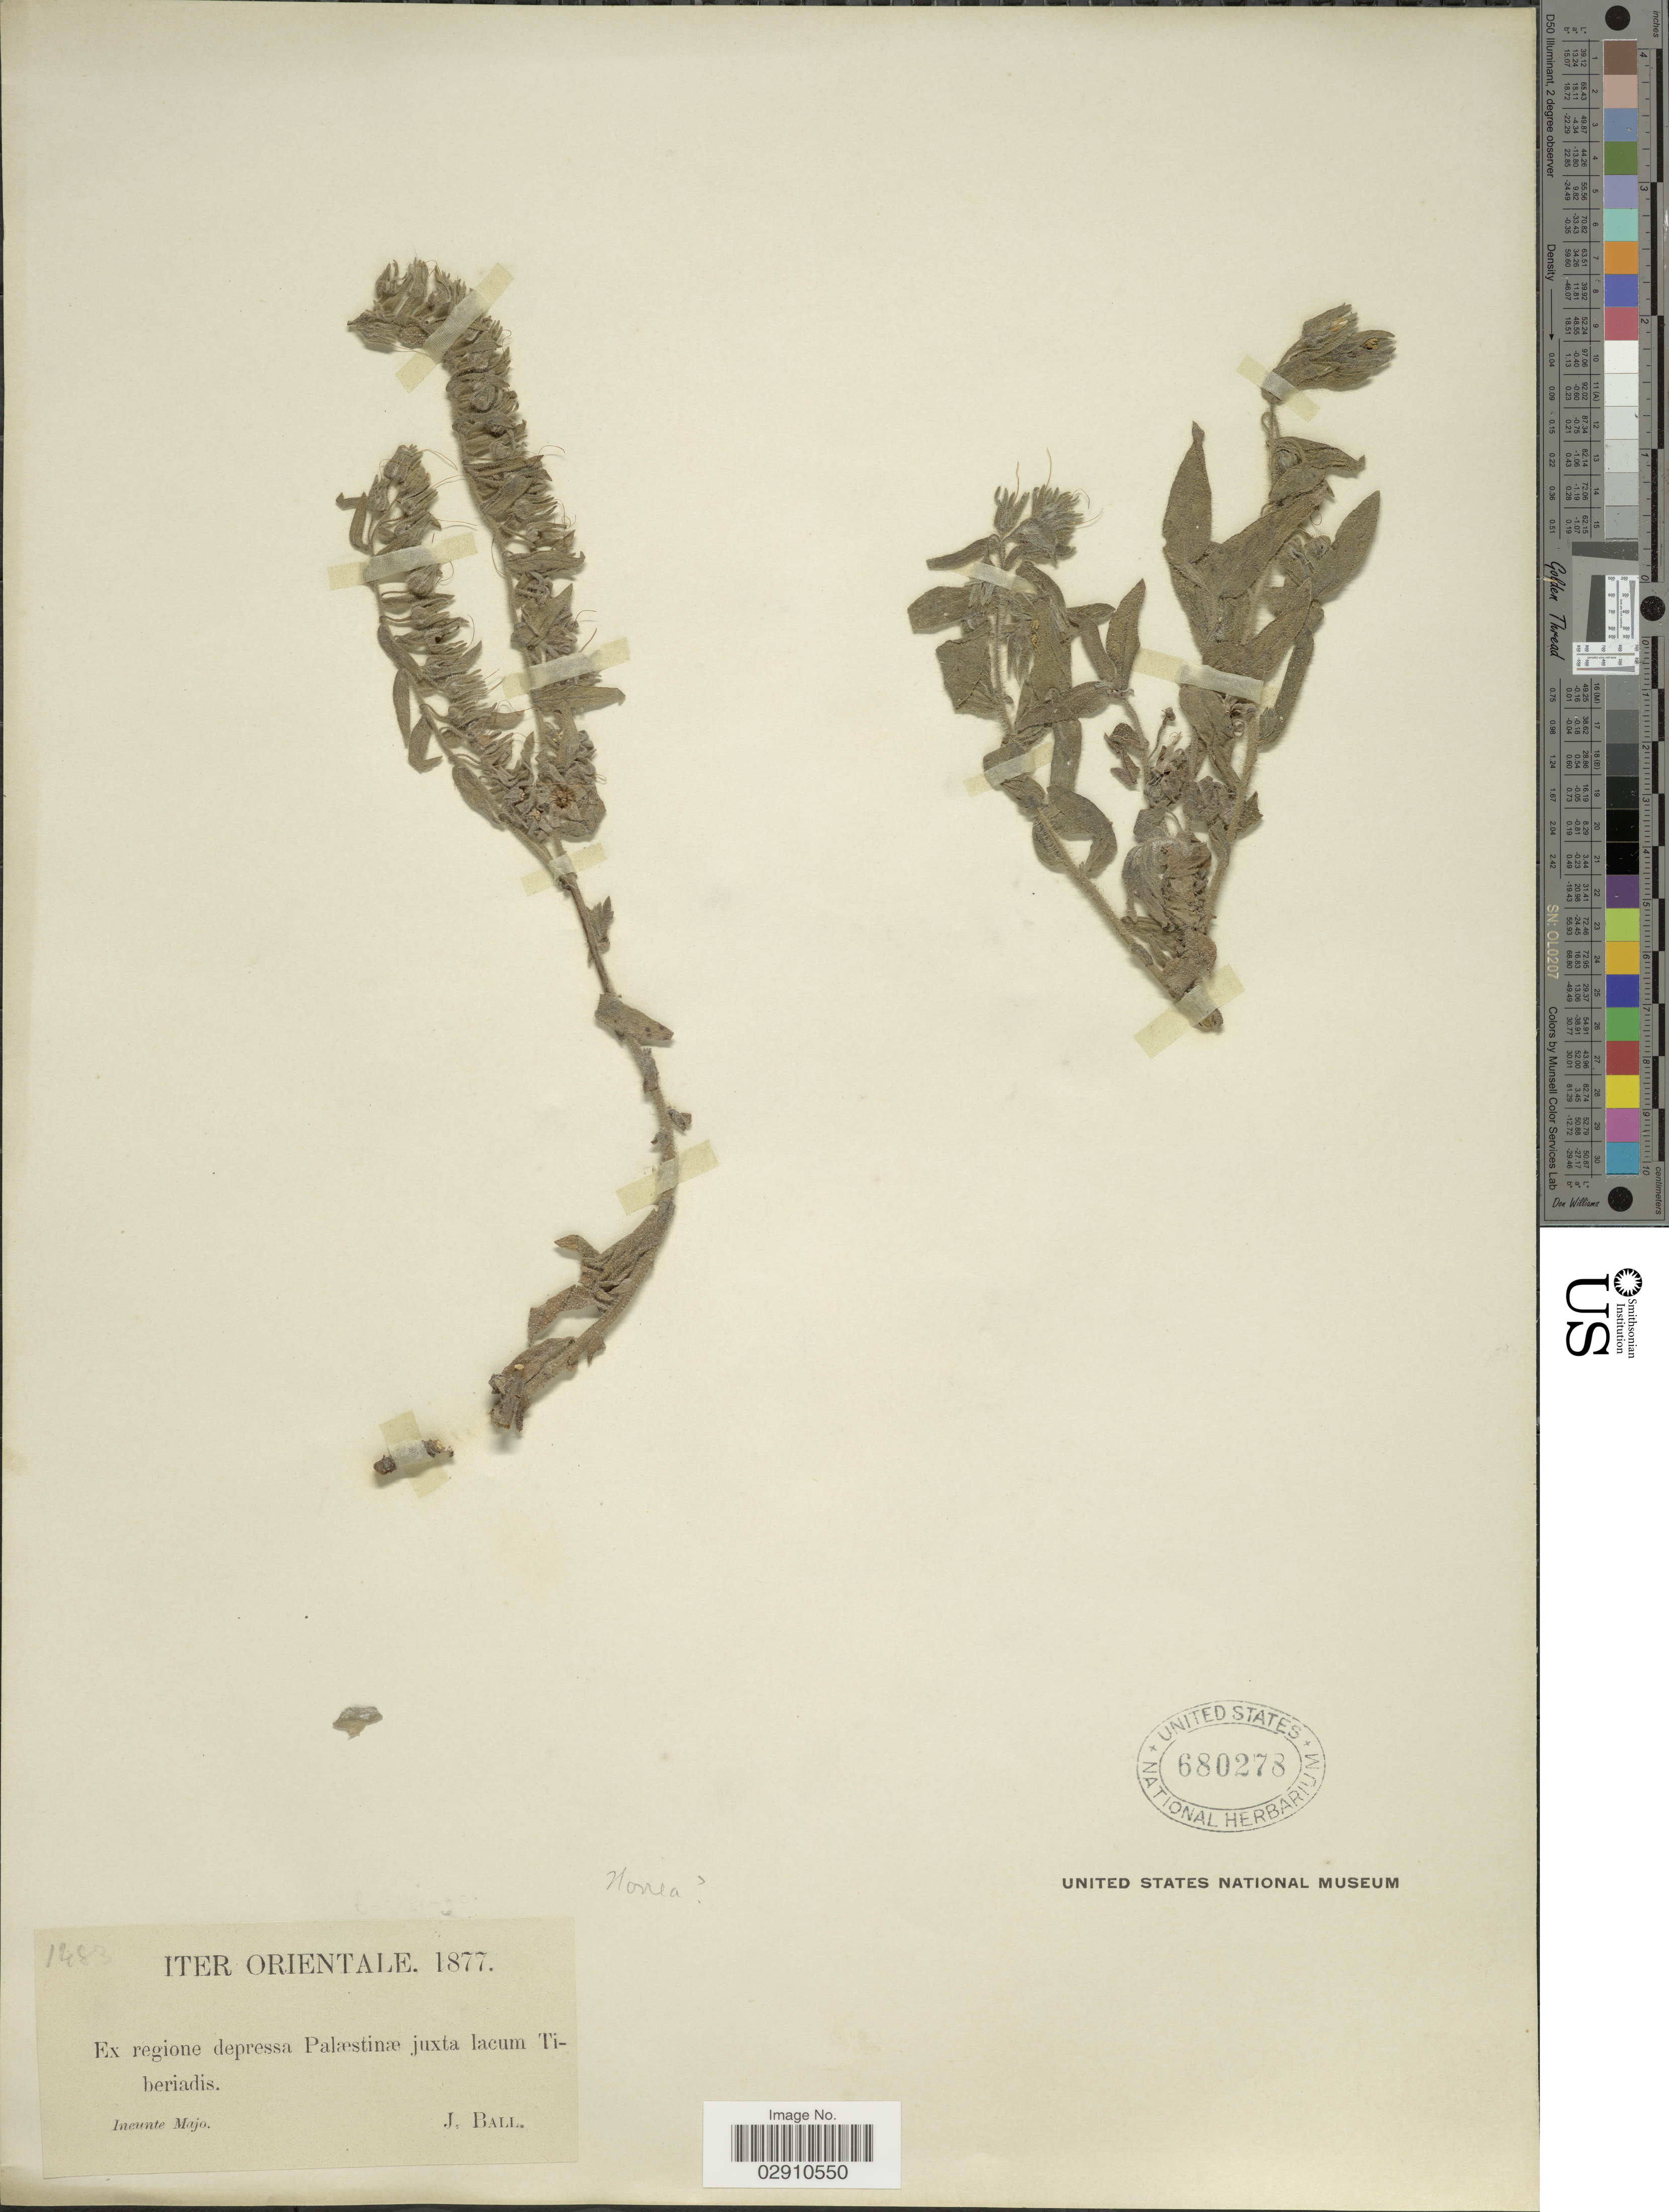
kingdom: Plantae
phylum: Tracheophyta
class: Magnoliopsida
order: Boraginales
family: Boraginaceae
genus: Nonea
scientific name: Nonea sp.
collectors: J. Ball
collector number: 1483*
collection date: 1877-05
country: Israel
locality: Iter Orientale. Regione depressa Palæstinæ juxta lacum Tiberiadis.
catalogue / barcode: US 680278